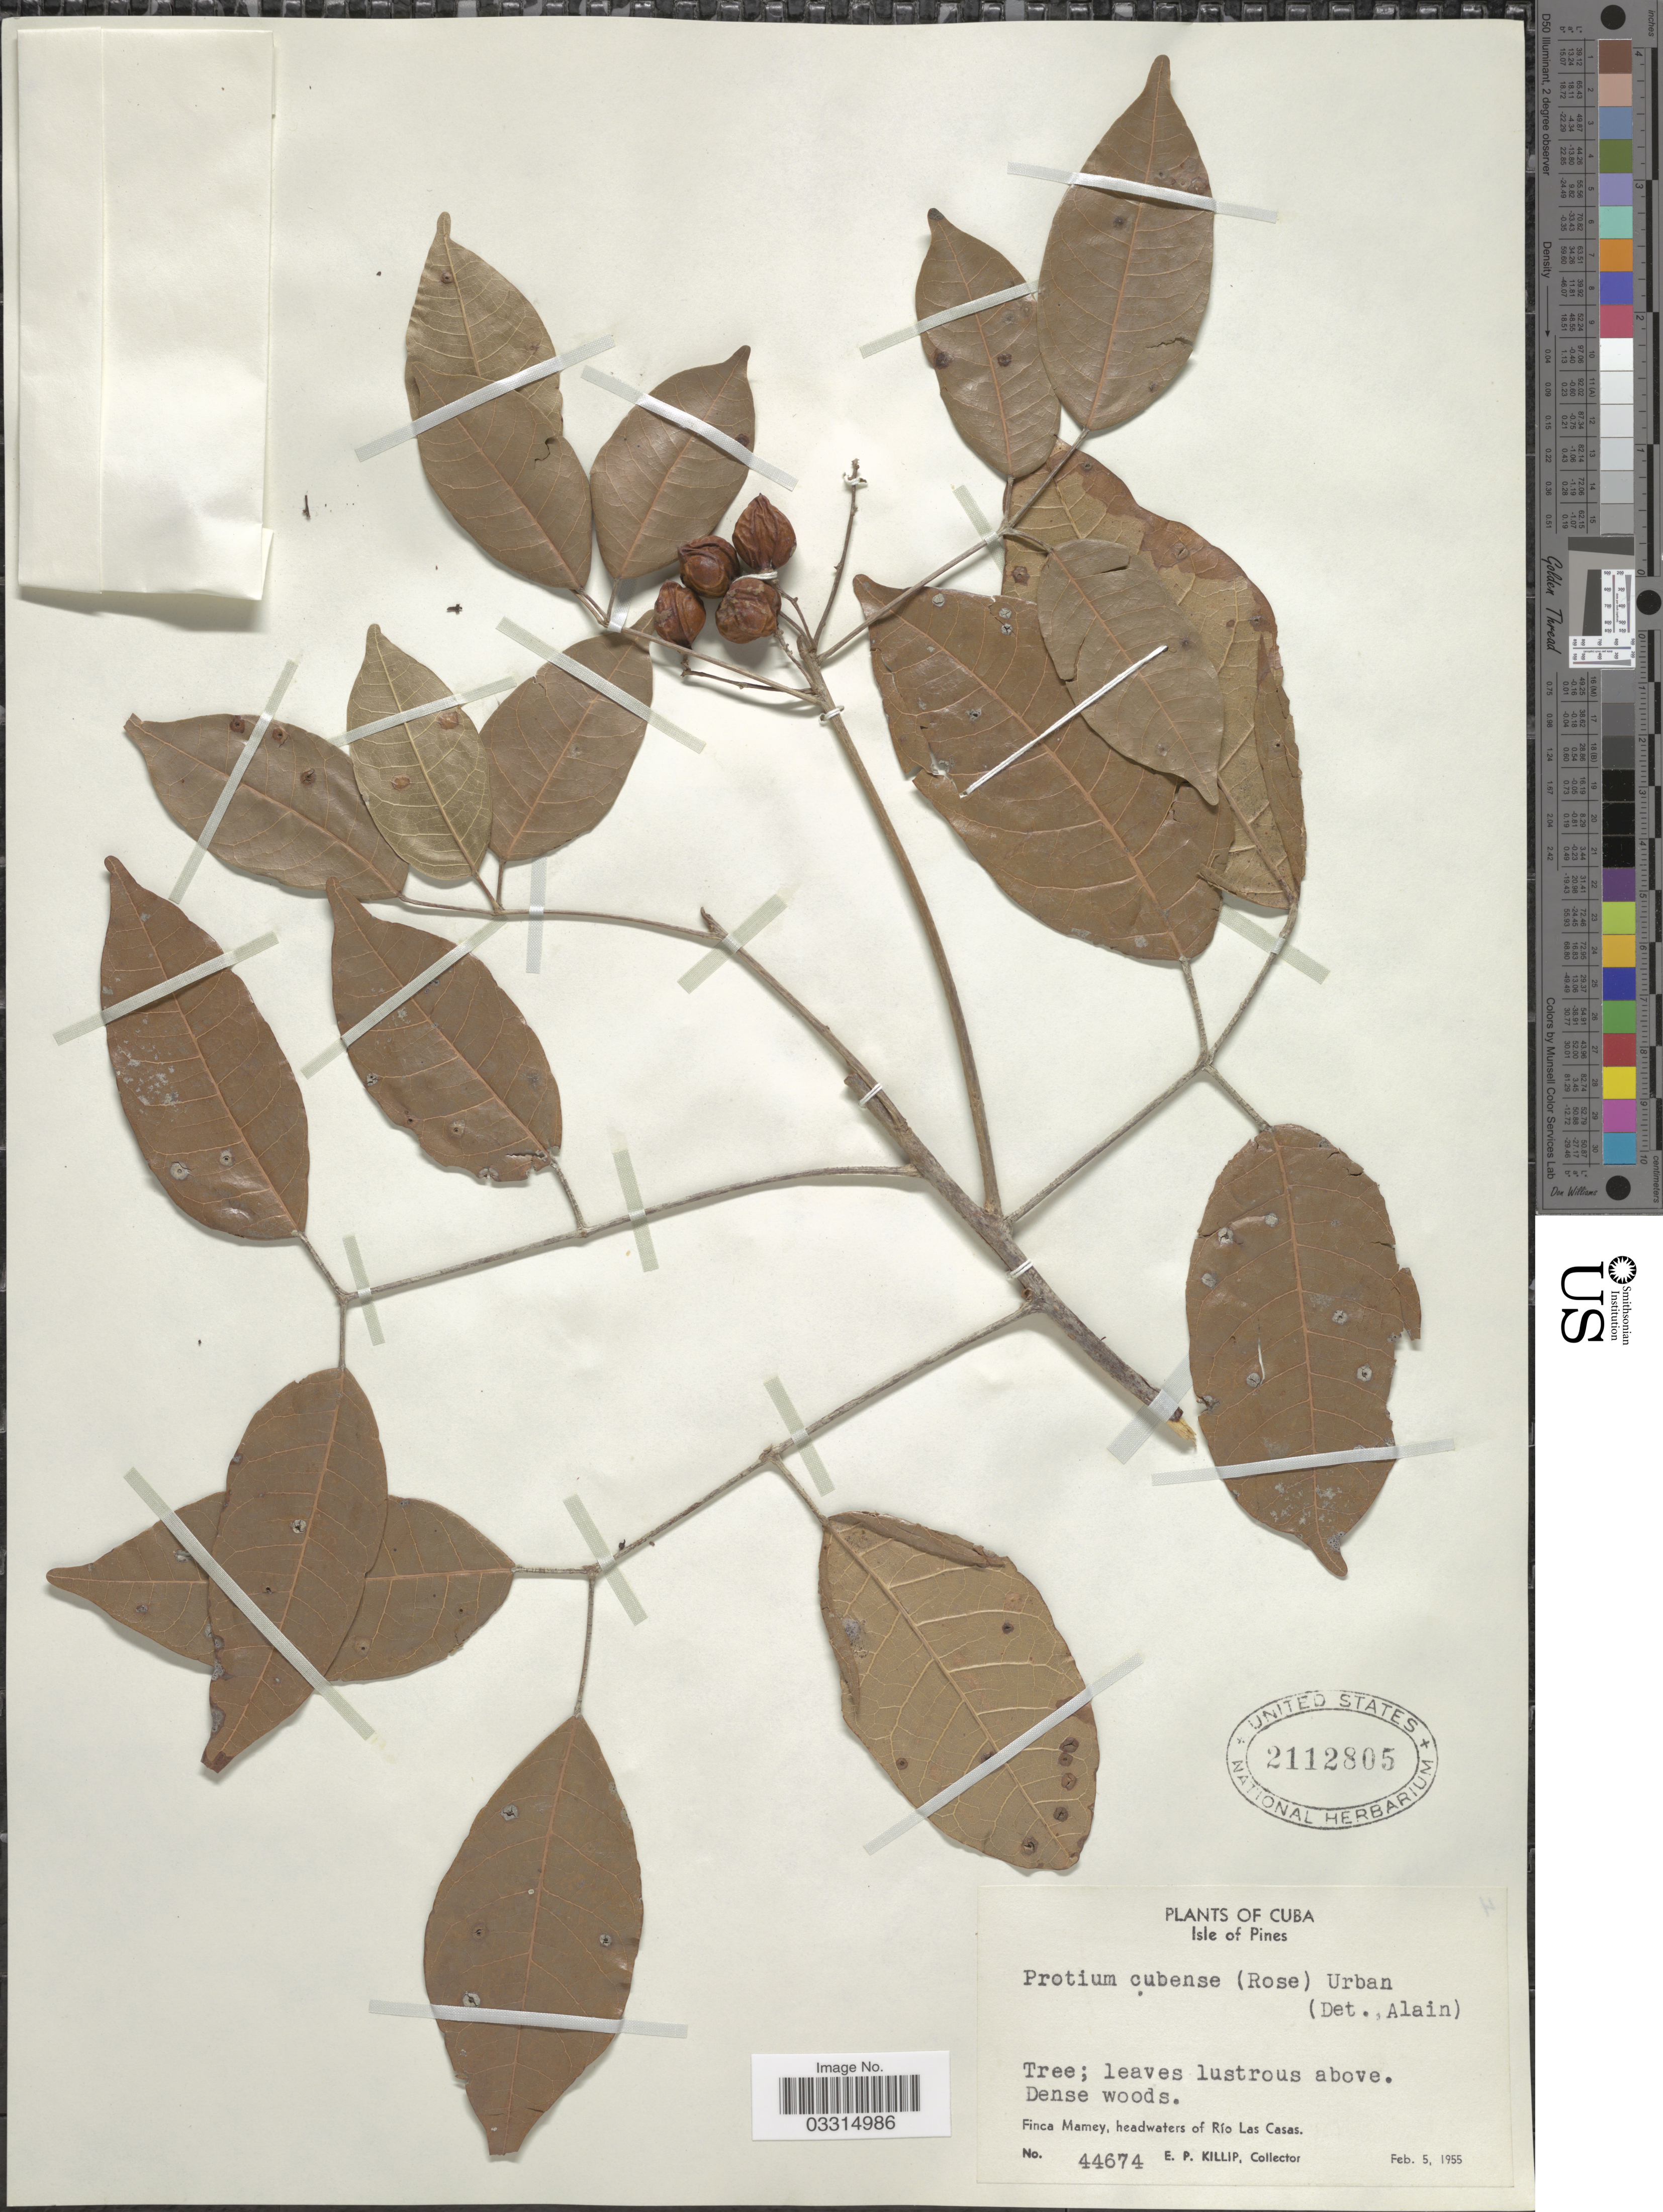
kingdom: Plantae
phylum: Tracheophyta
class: Magnoliopsida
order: Sapindales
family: Burseraceae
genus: Protium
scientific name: Protium cubense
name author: (Rose) Urb.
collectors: E. P. Killip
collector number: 44674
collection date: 1955-02-05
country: Cuba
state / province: Isla de la Juventud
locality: Isle of Pines. Finca Mamey, headwaters of Río Las Casas.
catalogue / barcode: US 2112805